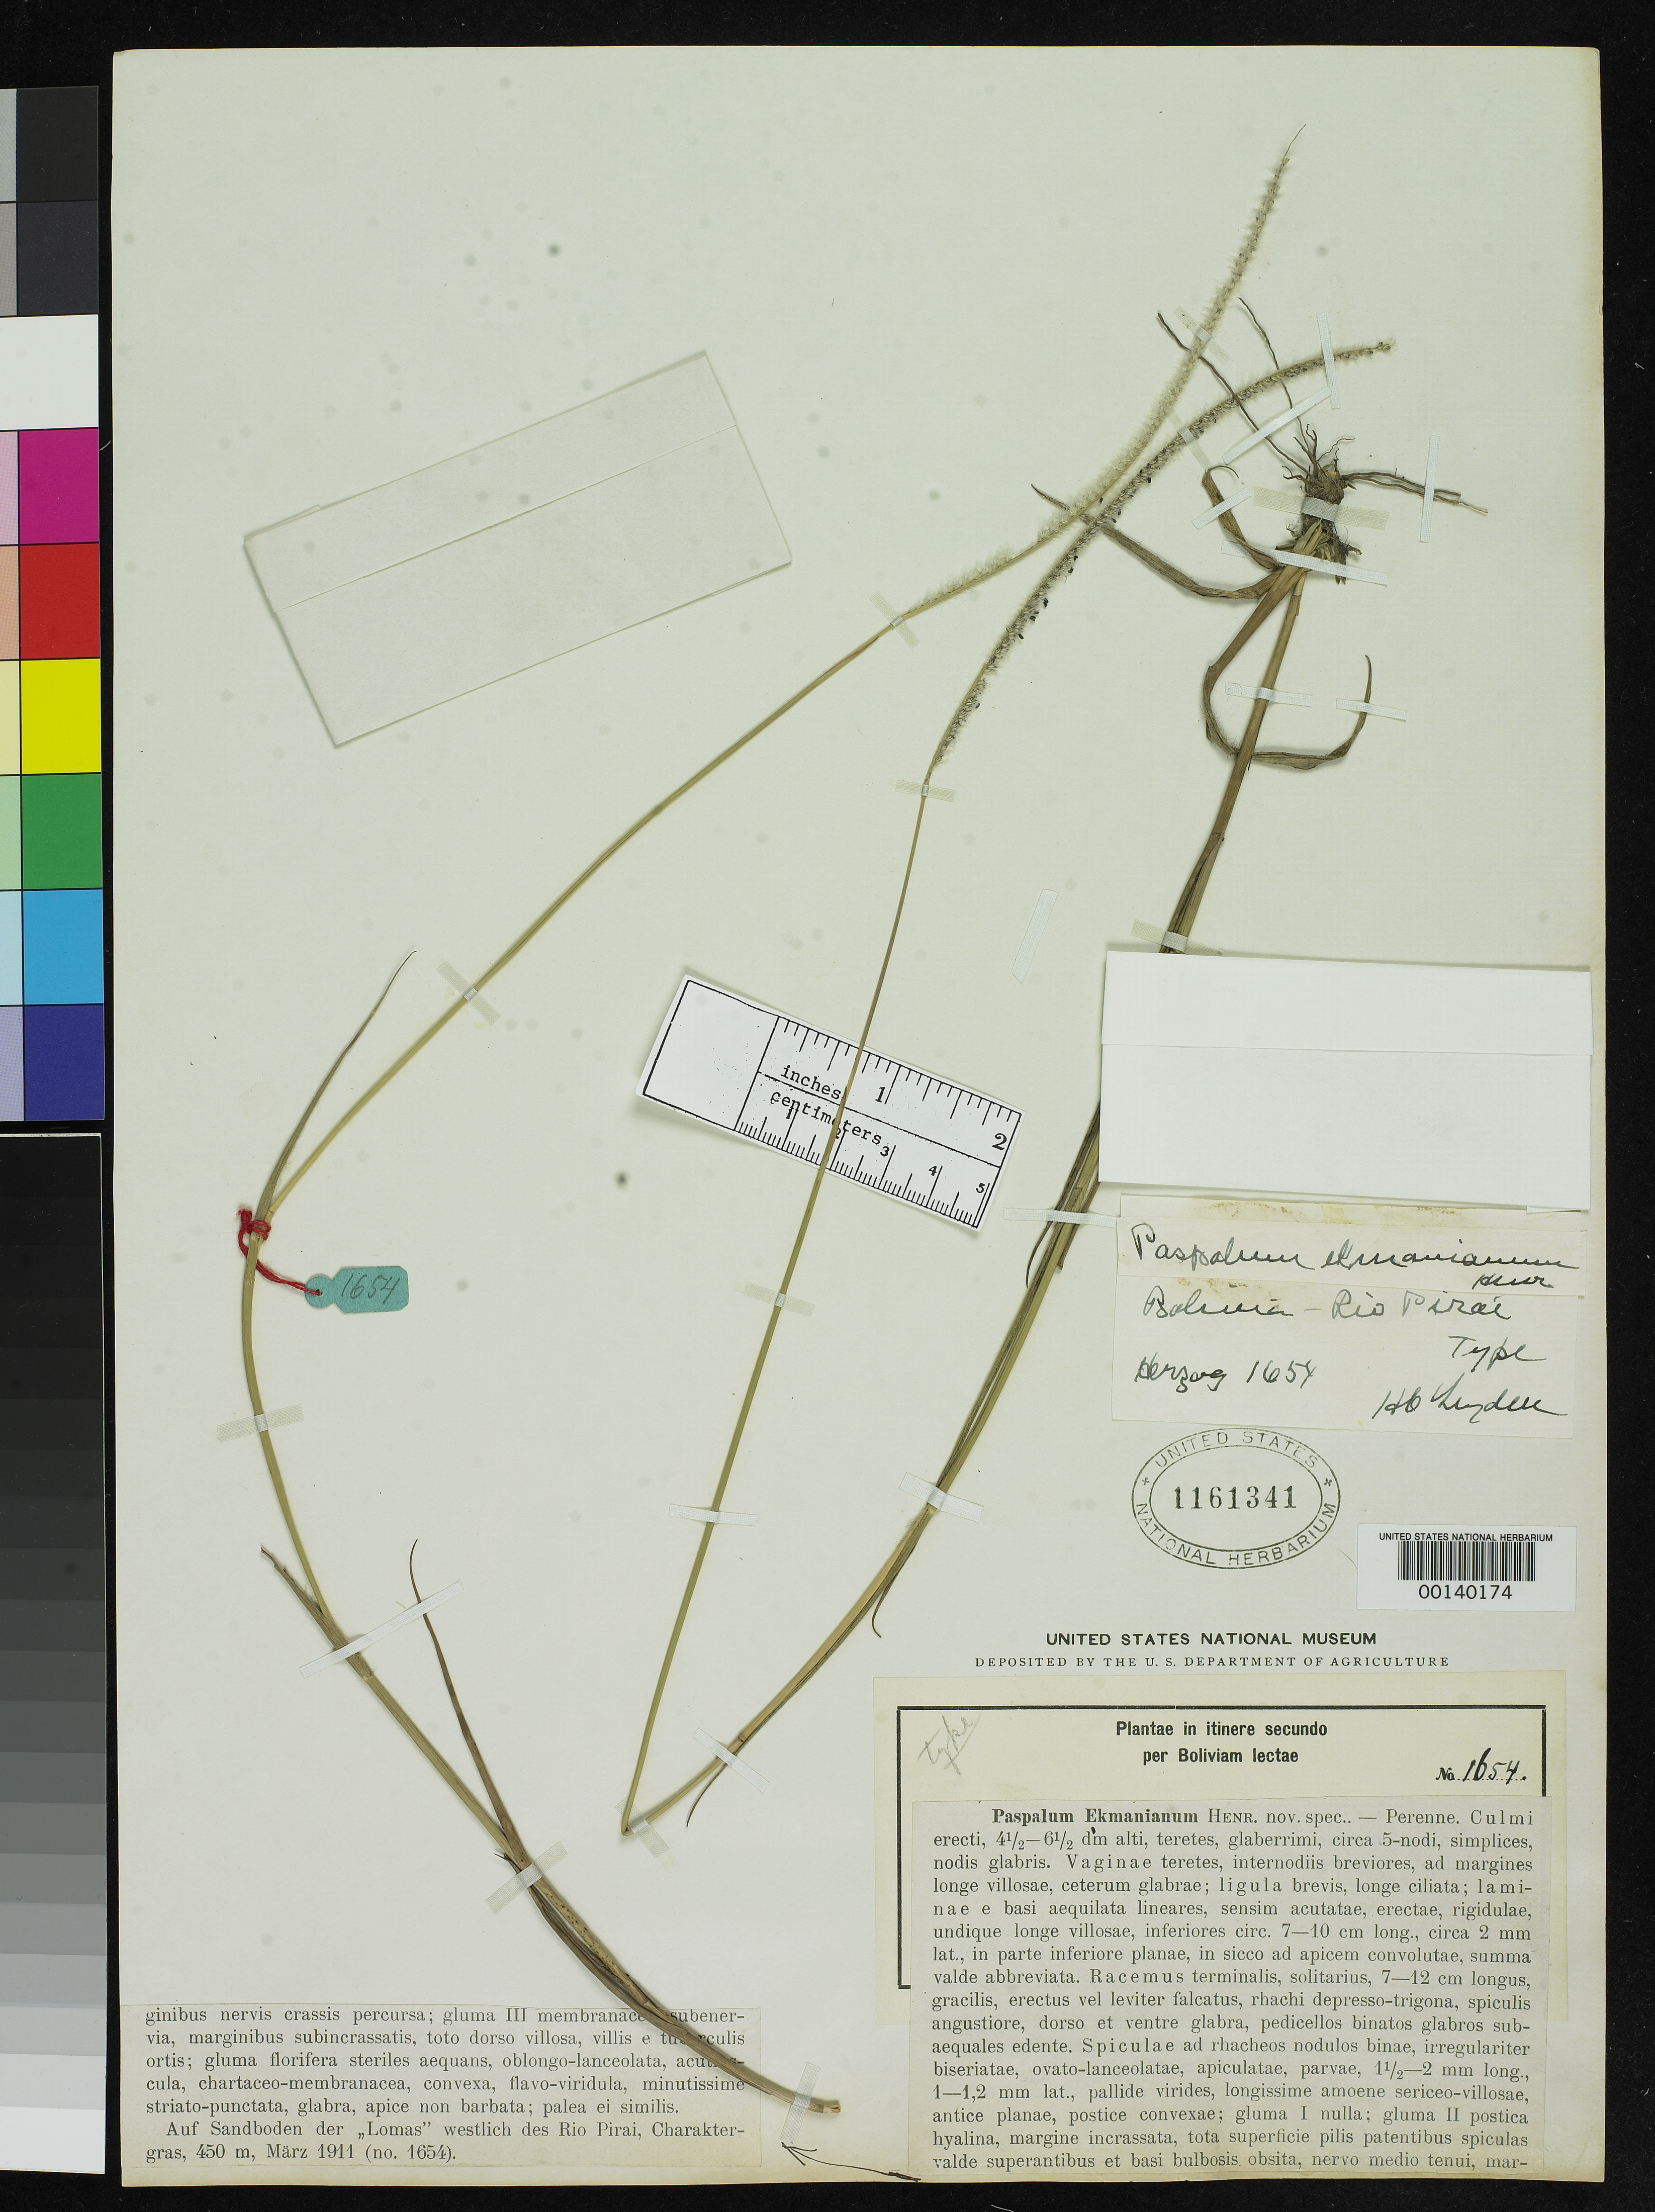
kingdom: Plantae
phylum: Tracheophyta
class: Liliopsida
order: Poales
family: Poaceae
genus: Paspalum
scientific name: Paspalum ekmanianum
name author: Henr.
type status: Isotype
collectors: T. K. J. Herzog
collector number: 1654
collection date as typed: Mar 1911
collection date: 1911-03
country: Bolivia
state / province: Santa Cruz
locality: Lomas, Rio Pirai, Charaktergras [character grass?].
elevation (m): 450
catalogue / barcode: US 1161341